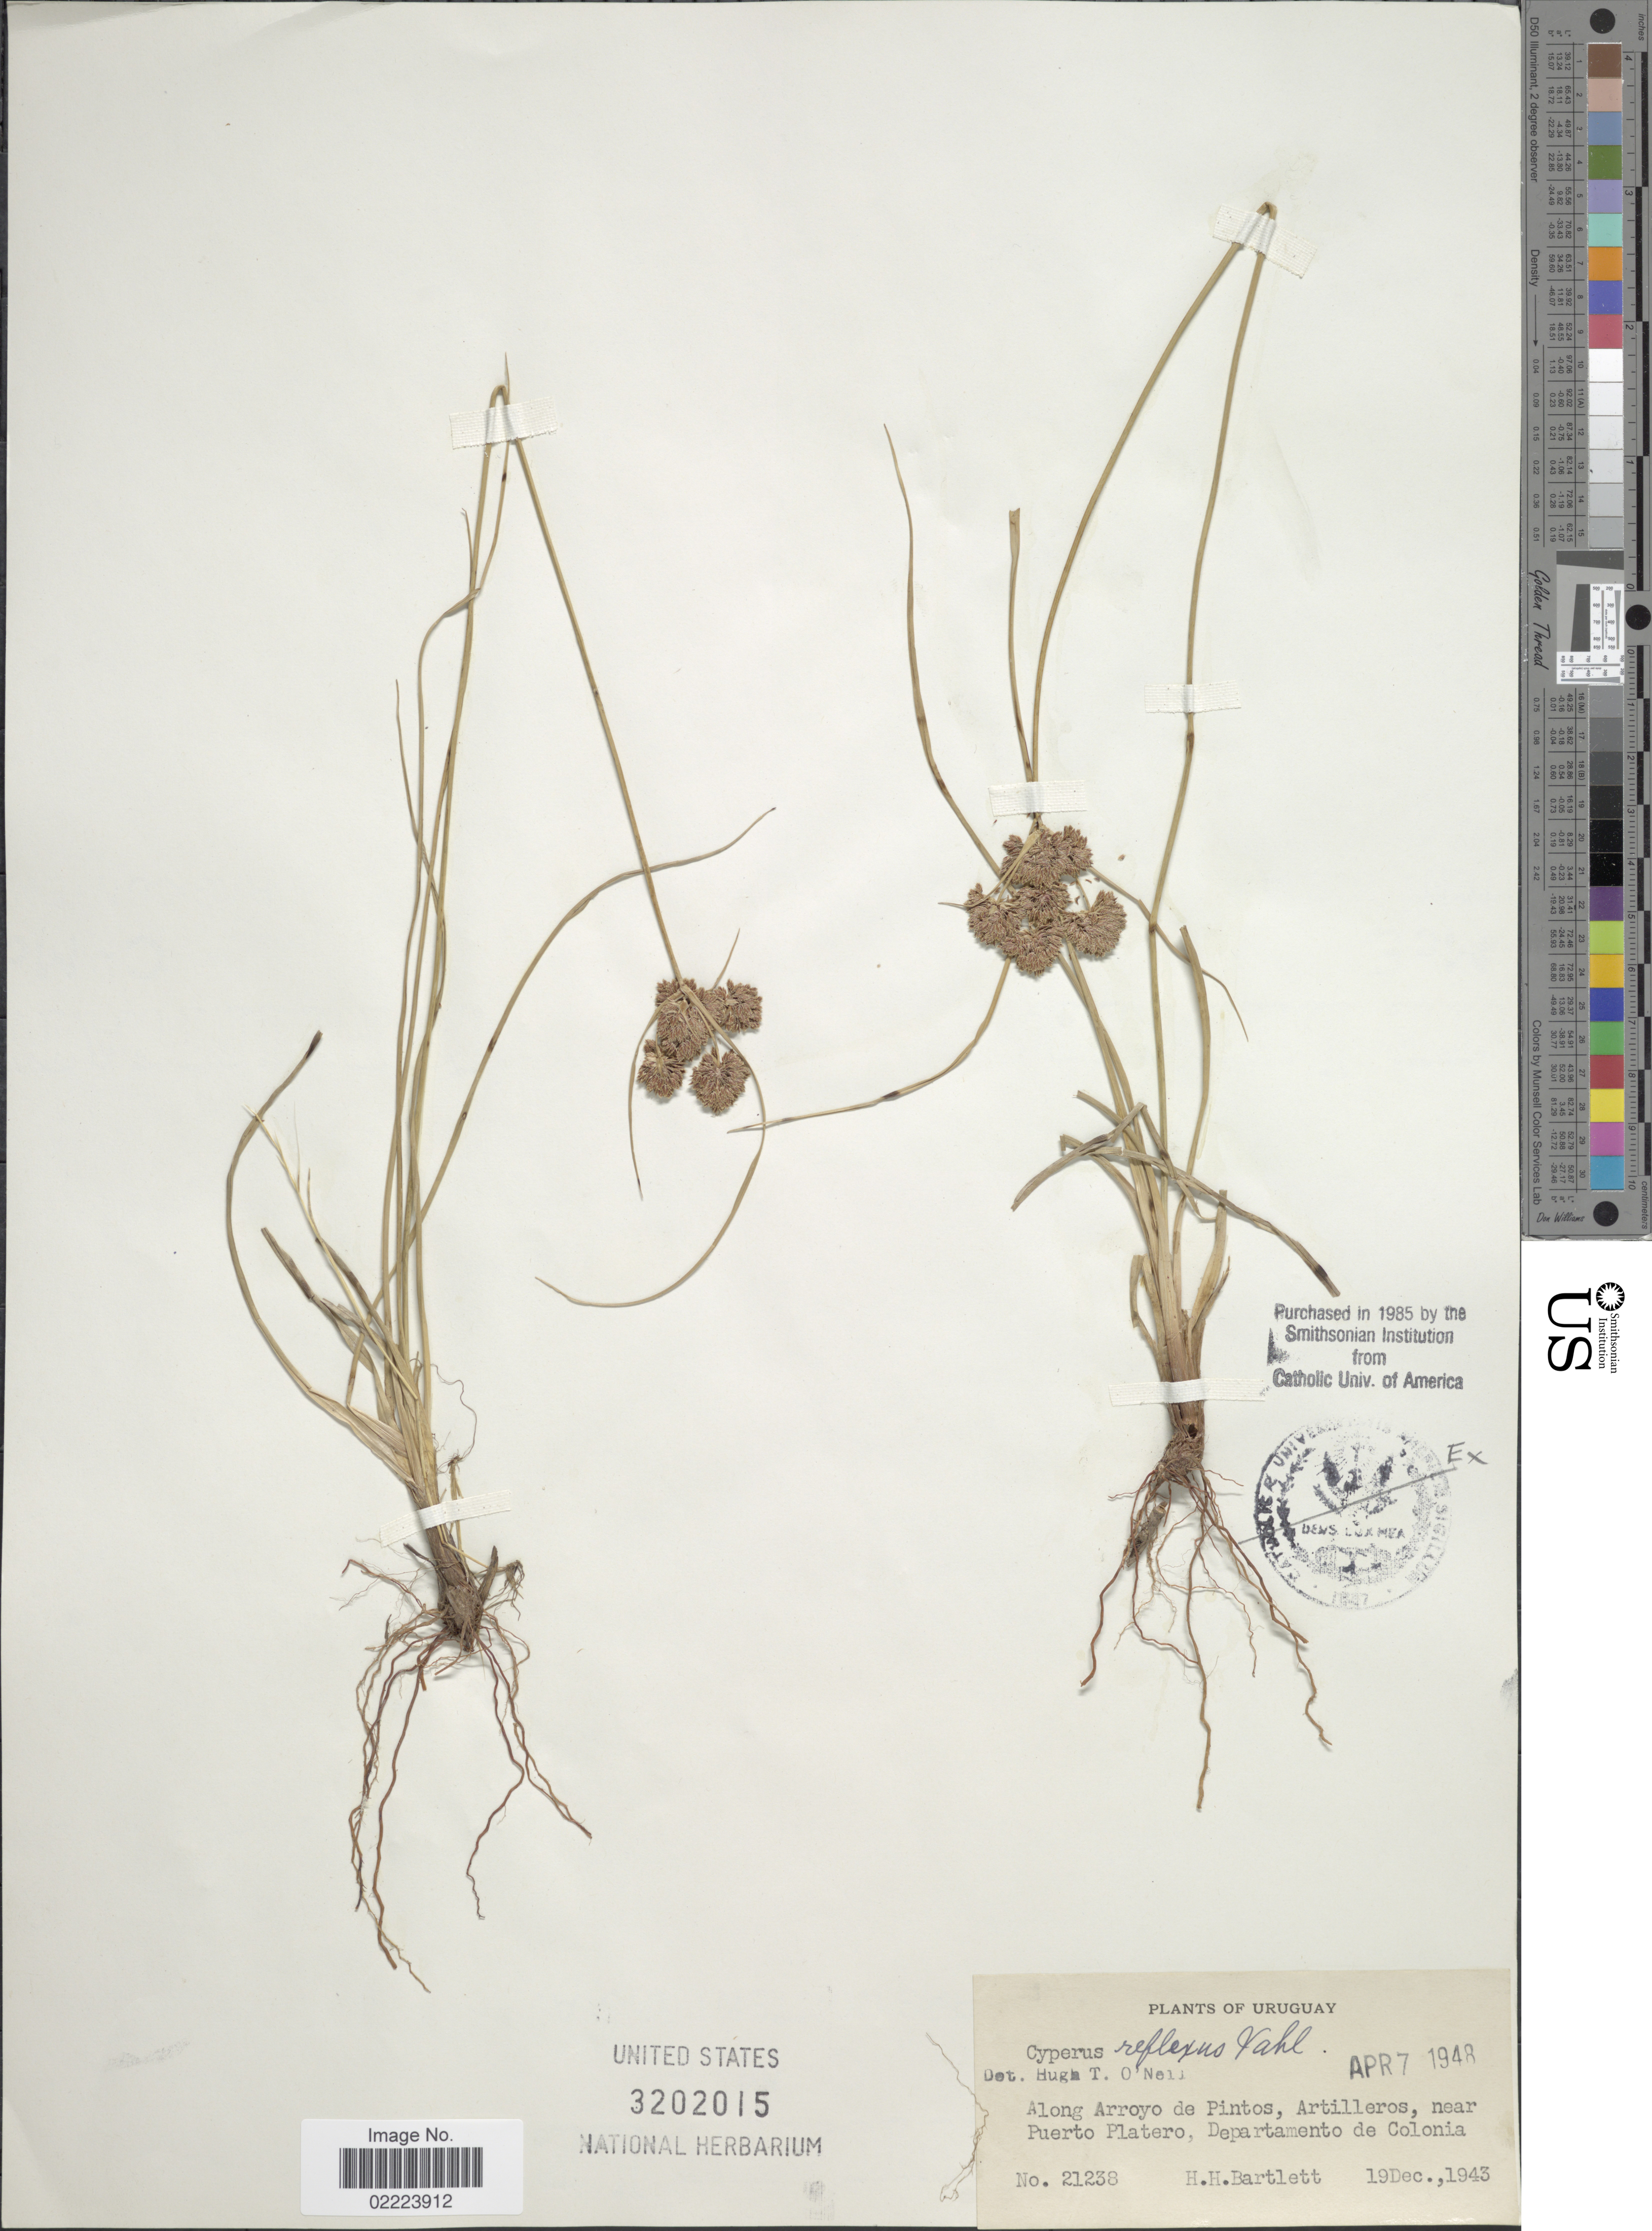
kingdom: Plantae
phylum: Tracheophyta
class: Liliopsida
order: Poales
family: Cyperaceae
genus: Cyperus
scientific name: Cyperus reflexus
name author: Vahl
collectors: H. H. Bartlett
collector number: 21238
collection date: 1943-12-19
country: Uruguay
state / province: Colonia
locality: Along Arroyo de Pintos, Artilleros, near Puerto Platero, Departamento de Colonia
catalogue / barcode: US 3202015